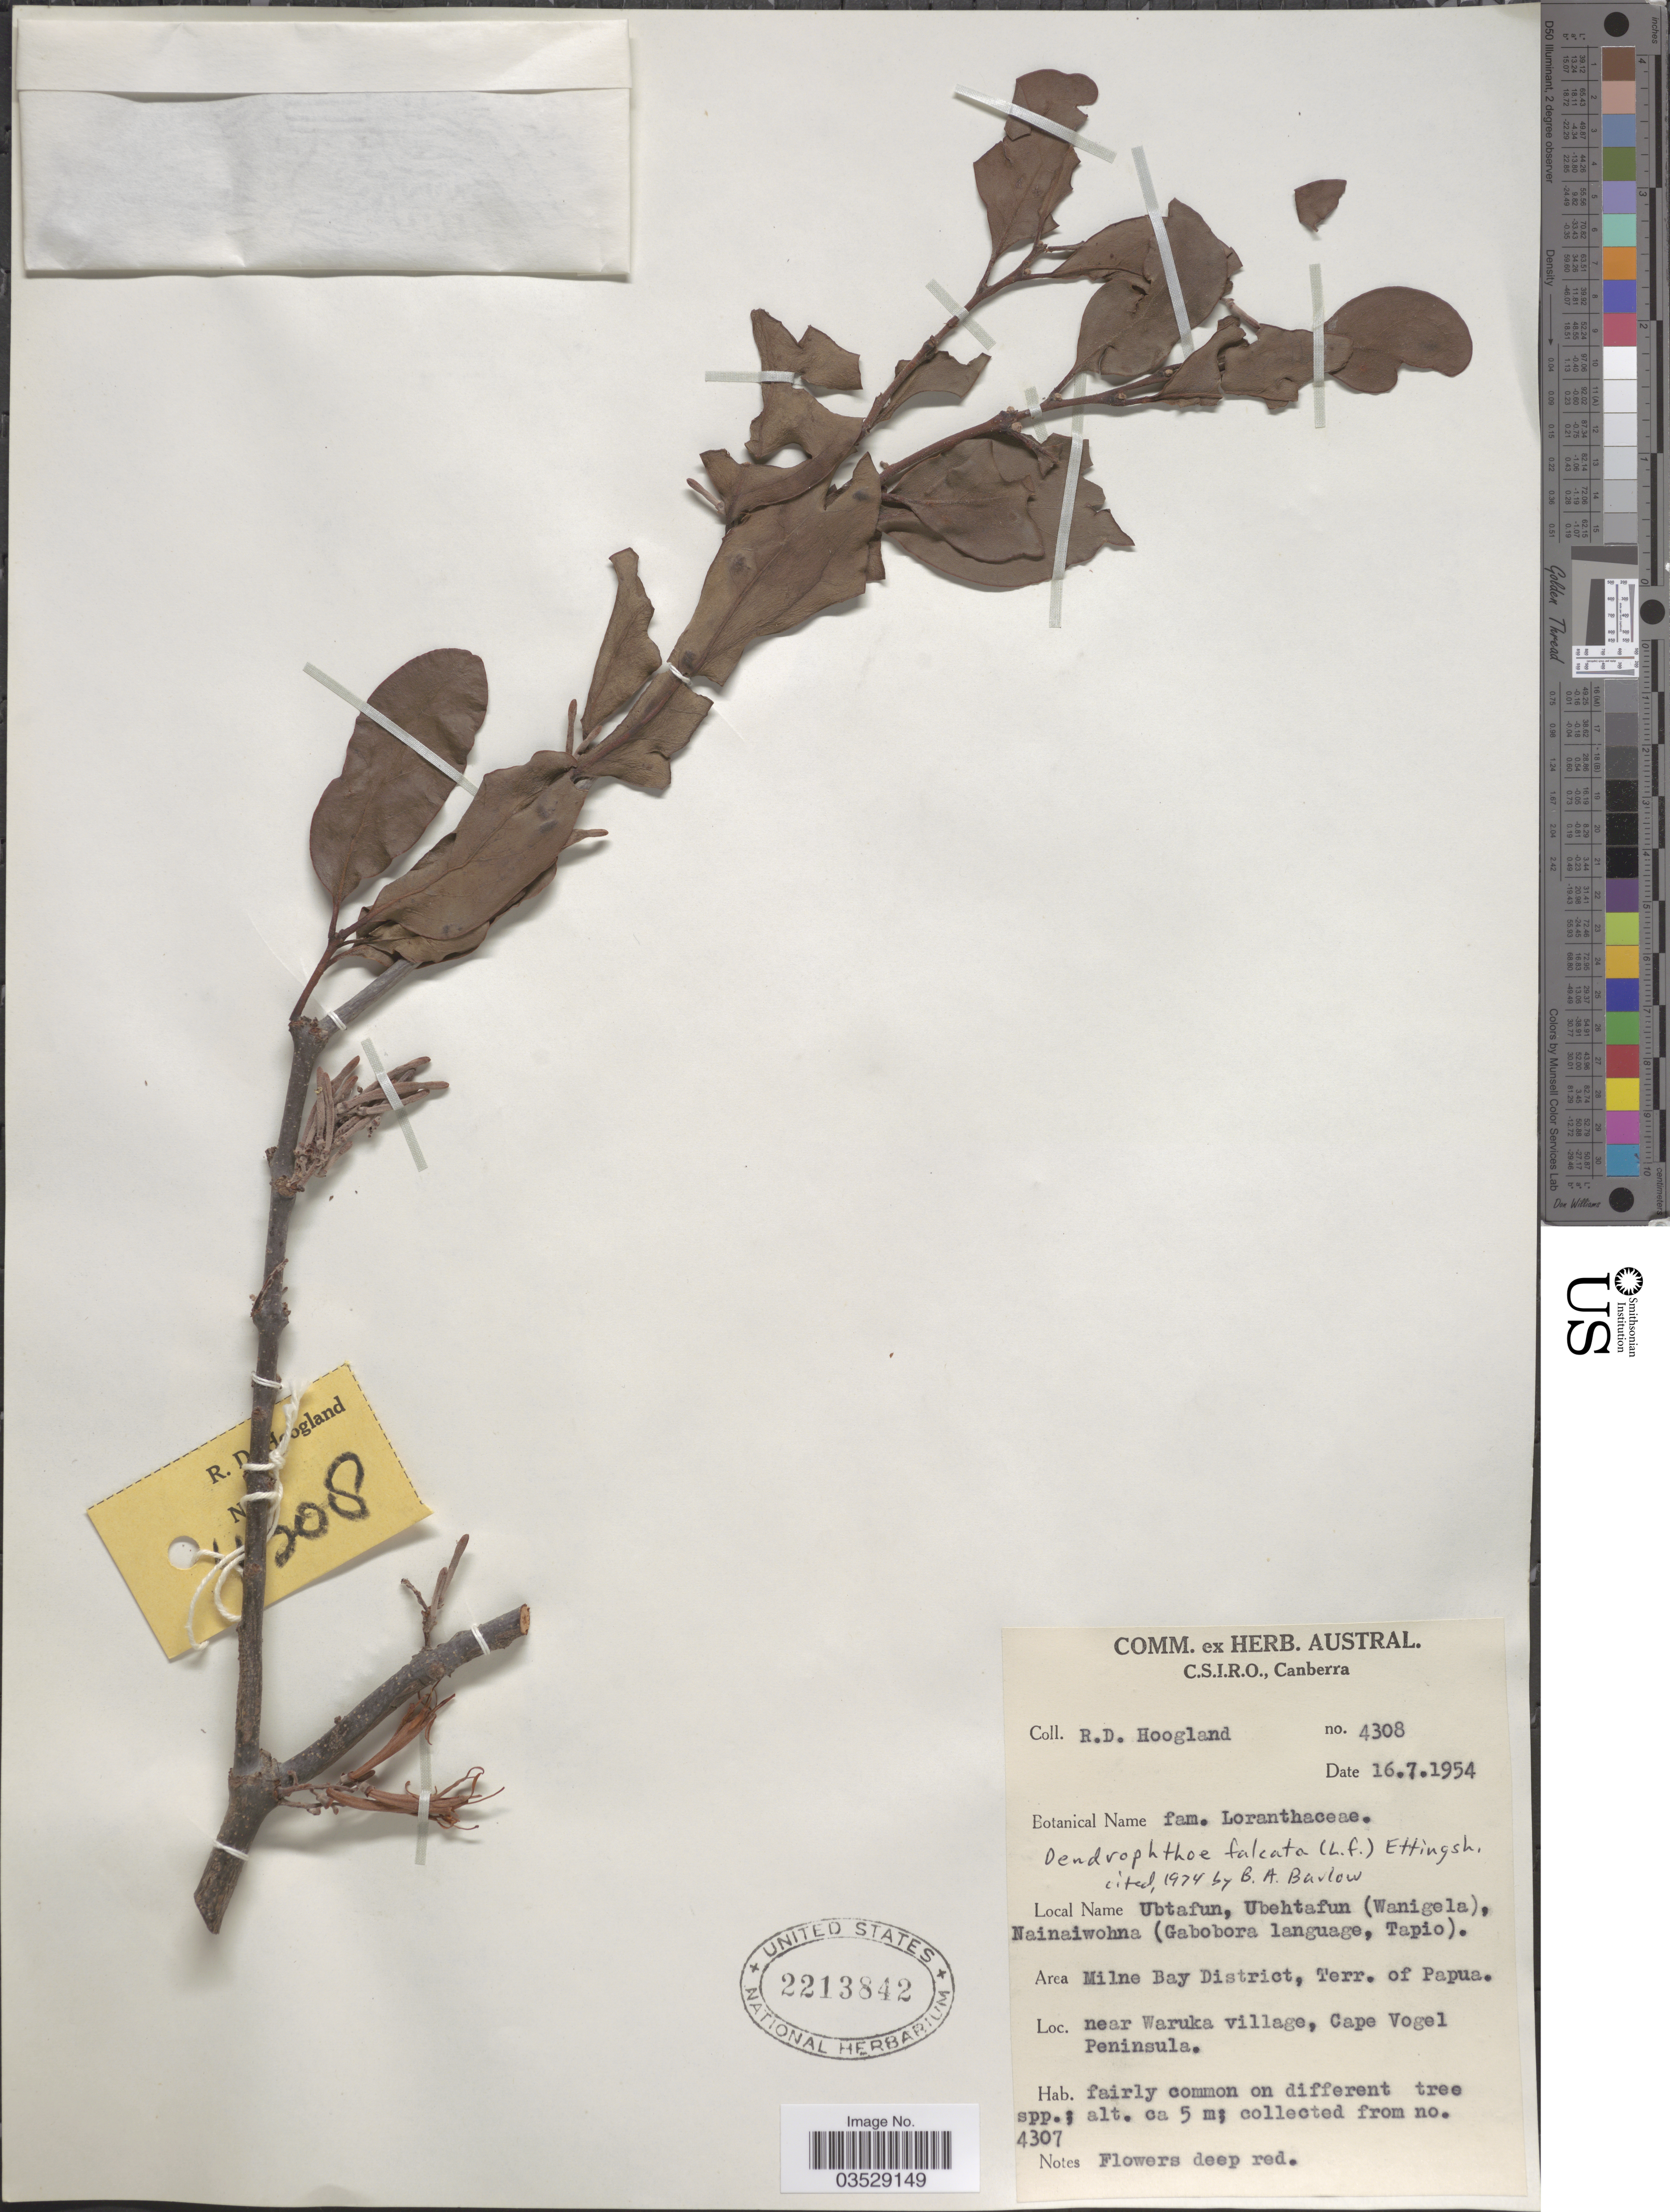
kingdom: Plantae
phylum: Tracheophyta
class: Magnoliopsida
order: Santalales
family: Loranthaceae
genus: Dendrophthoe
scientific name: Dendrophthoe falcata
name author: (L. f.) Ettingsh.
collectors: R. D. Hoogland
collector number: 4308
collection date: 1954-07-16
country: Papua New Guinea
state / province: Milne Bay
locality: Area Milne Bay District, Terr. of Papua. near Waruka village, Cape Vogel Peninsula.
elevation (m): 5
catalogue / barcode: US 2213842